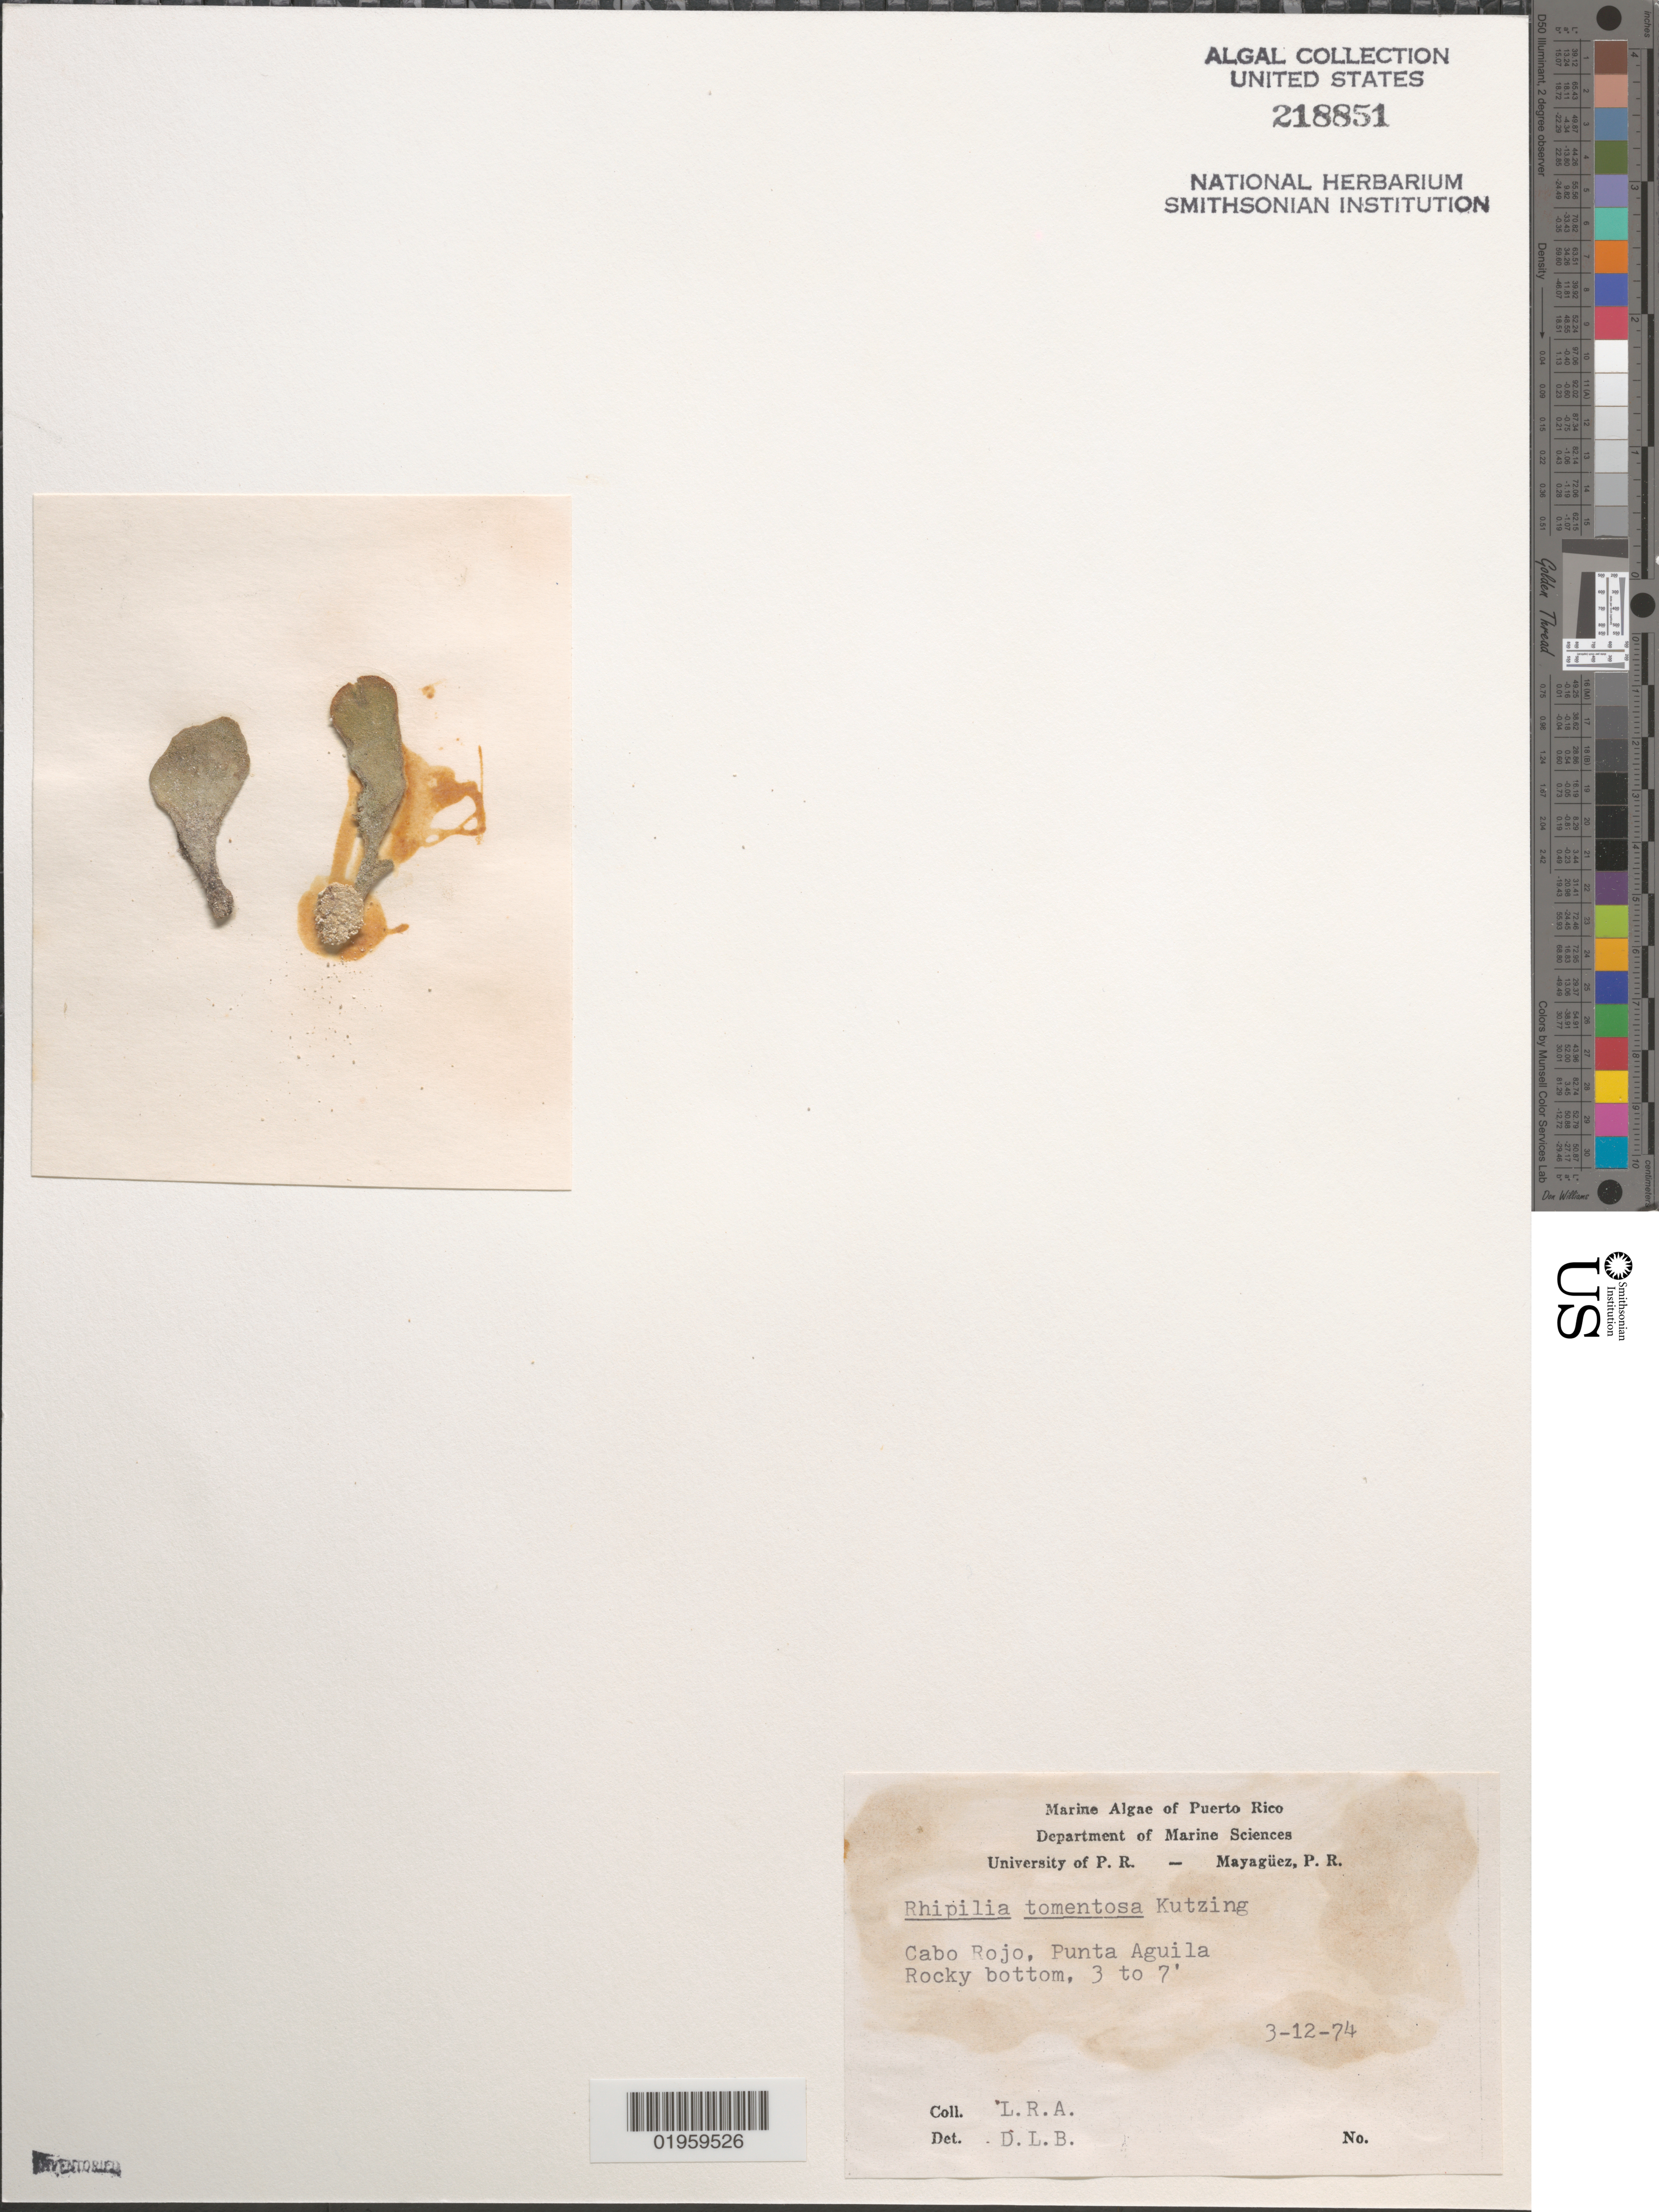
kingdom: Plantae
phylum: Chlorophyta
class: Ulvophyceae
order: Bryopsidales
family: Rhipiliaceae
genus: Rhipilia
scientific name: Rhipilia tomentosa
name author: Kütz.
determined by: Ballantine, D. L.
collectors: L. Almodovar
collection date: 1974-03-12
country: Puerto Rico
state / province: Cabo Rojo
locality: Punta Aguila. Rocky bottom.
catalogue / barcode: US 218851